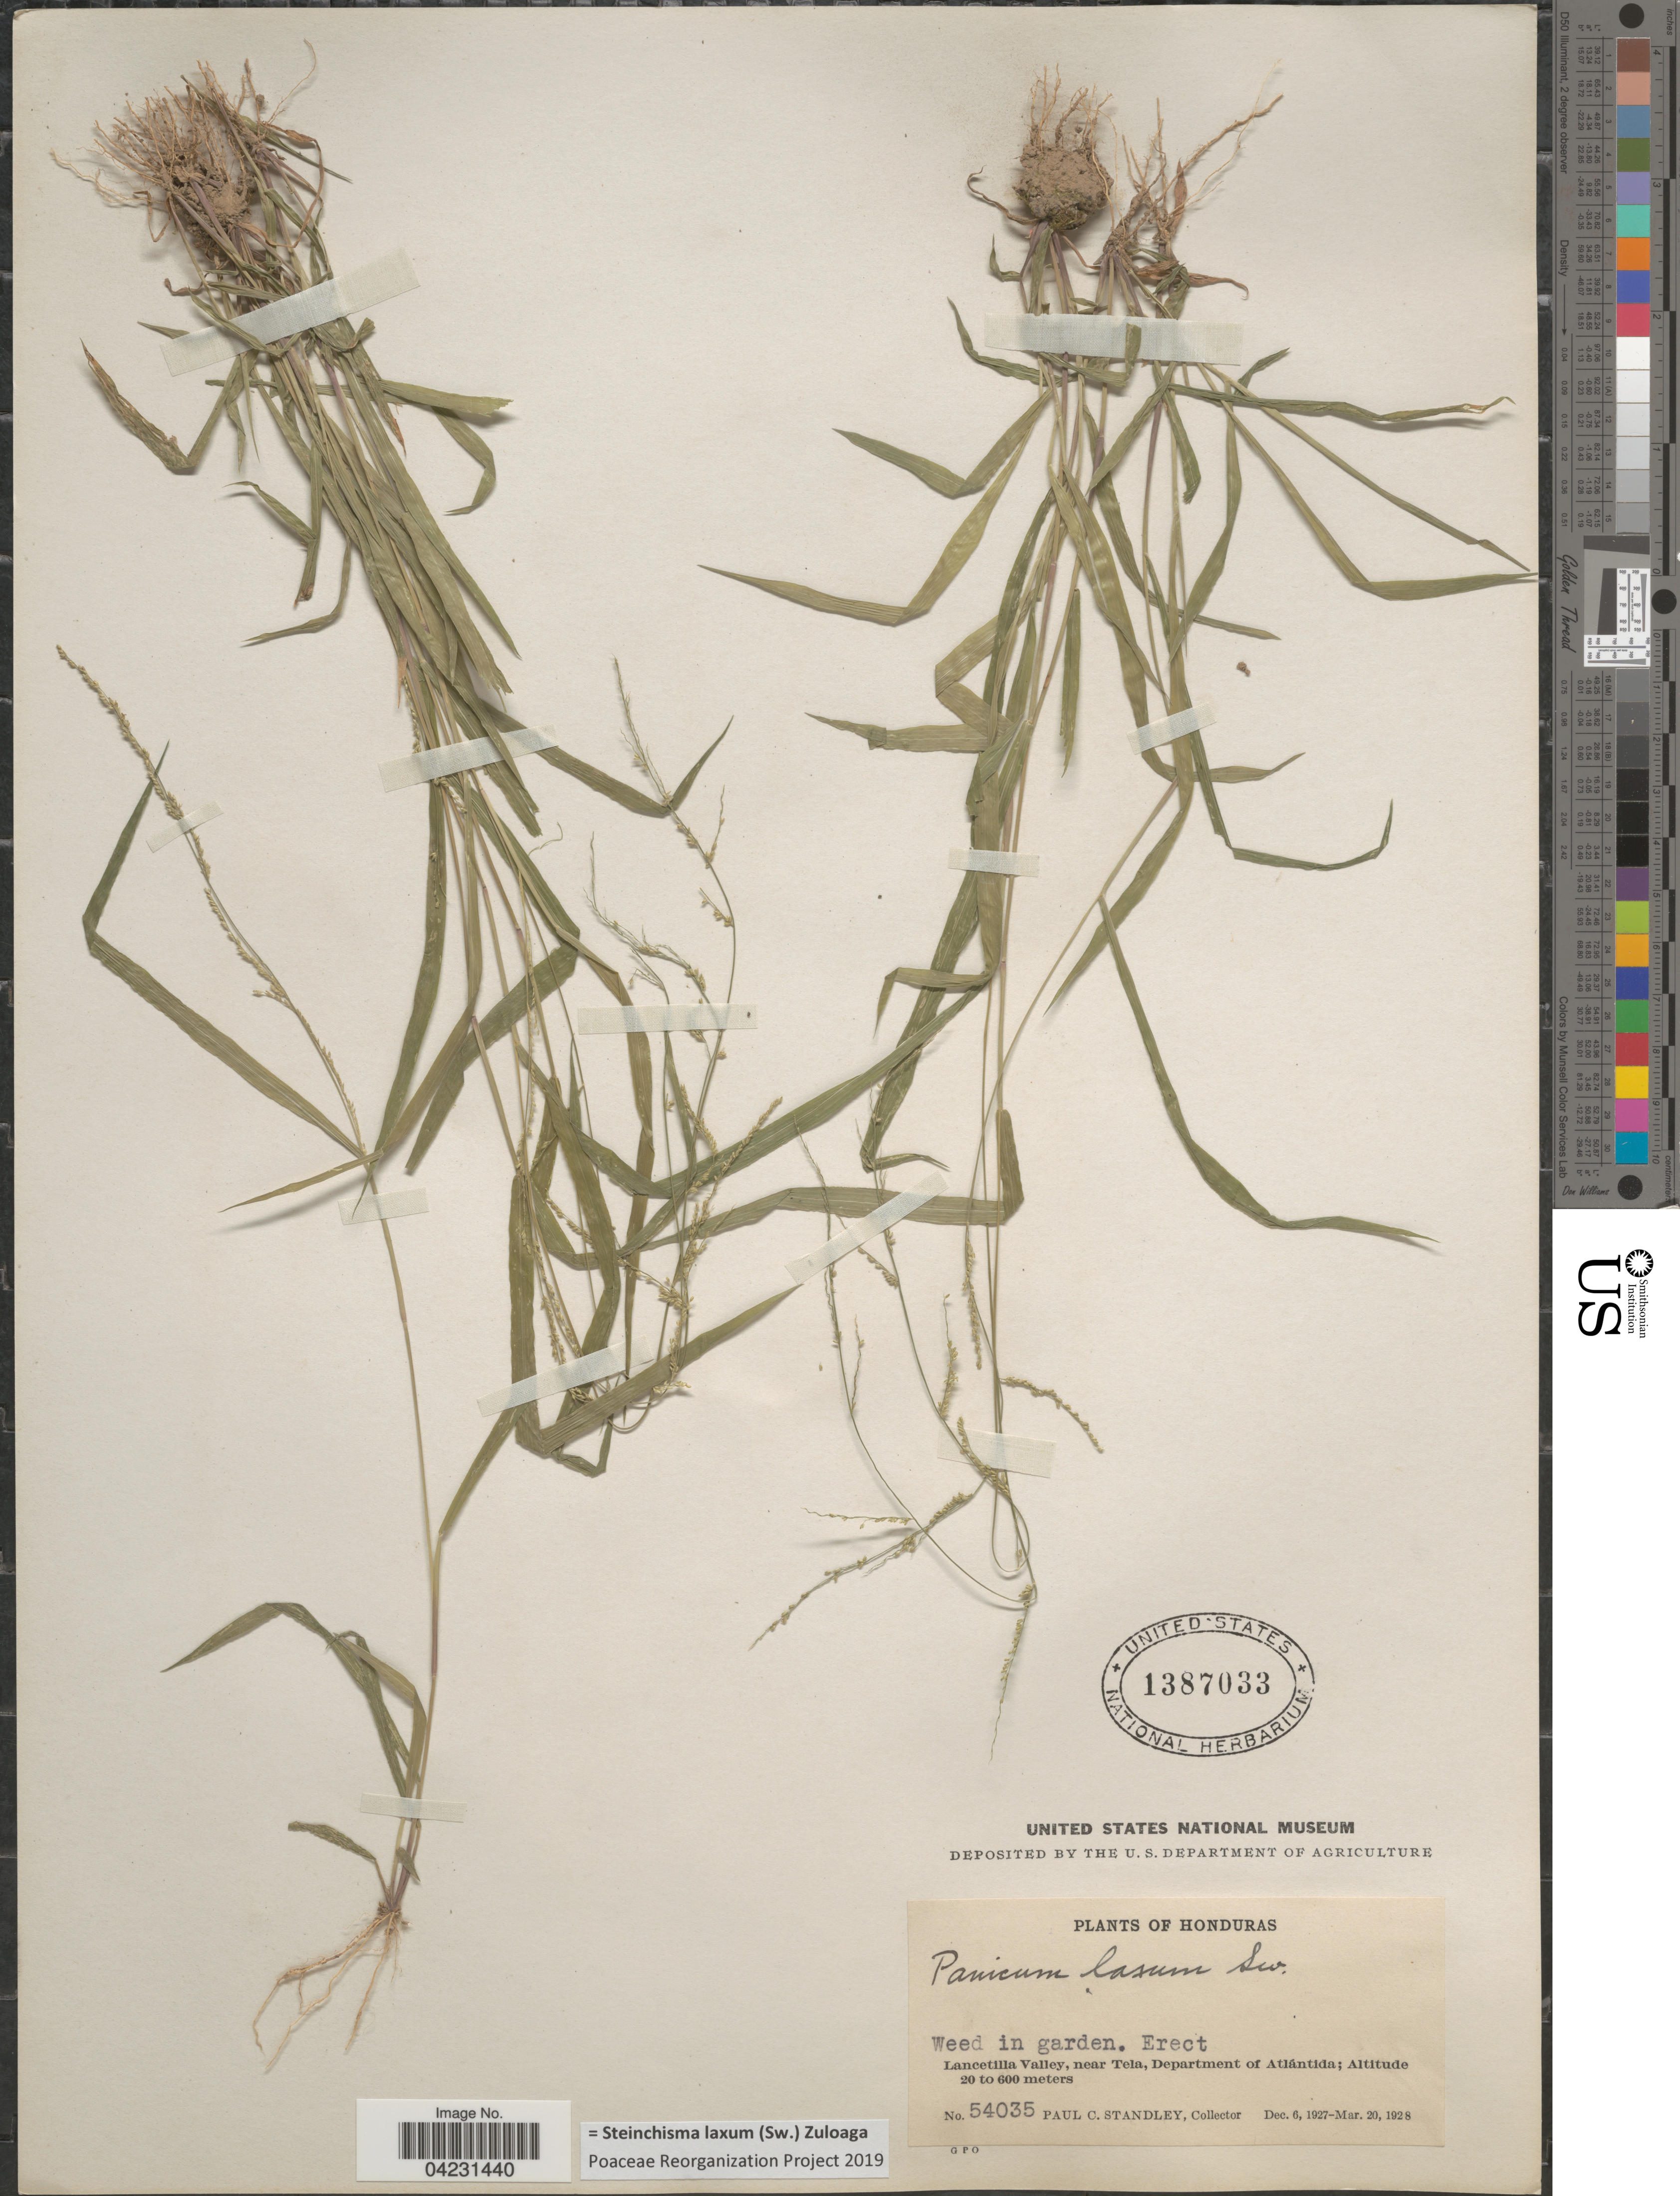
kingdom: Plantae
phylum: Tracheophyta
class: Liliopsida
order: Poales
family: Poaceae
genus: Steinchisma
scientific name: Steinchisma laxum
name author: (Sw.) Zuloaga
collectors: P. C. Standley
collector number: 54035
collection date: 1927-12-06/1928-03-20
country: Honduras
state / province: Atlantida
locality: Lancetilla Valley, near Tela, Department of Atlántida.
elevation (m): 20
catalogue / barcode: US 1387033